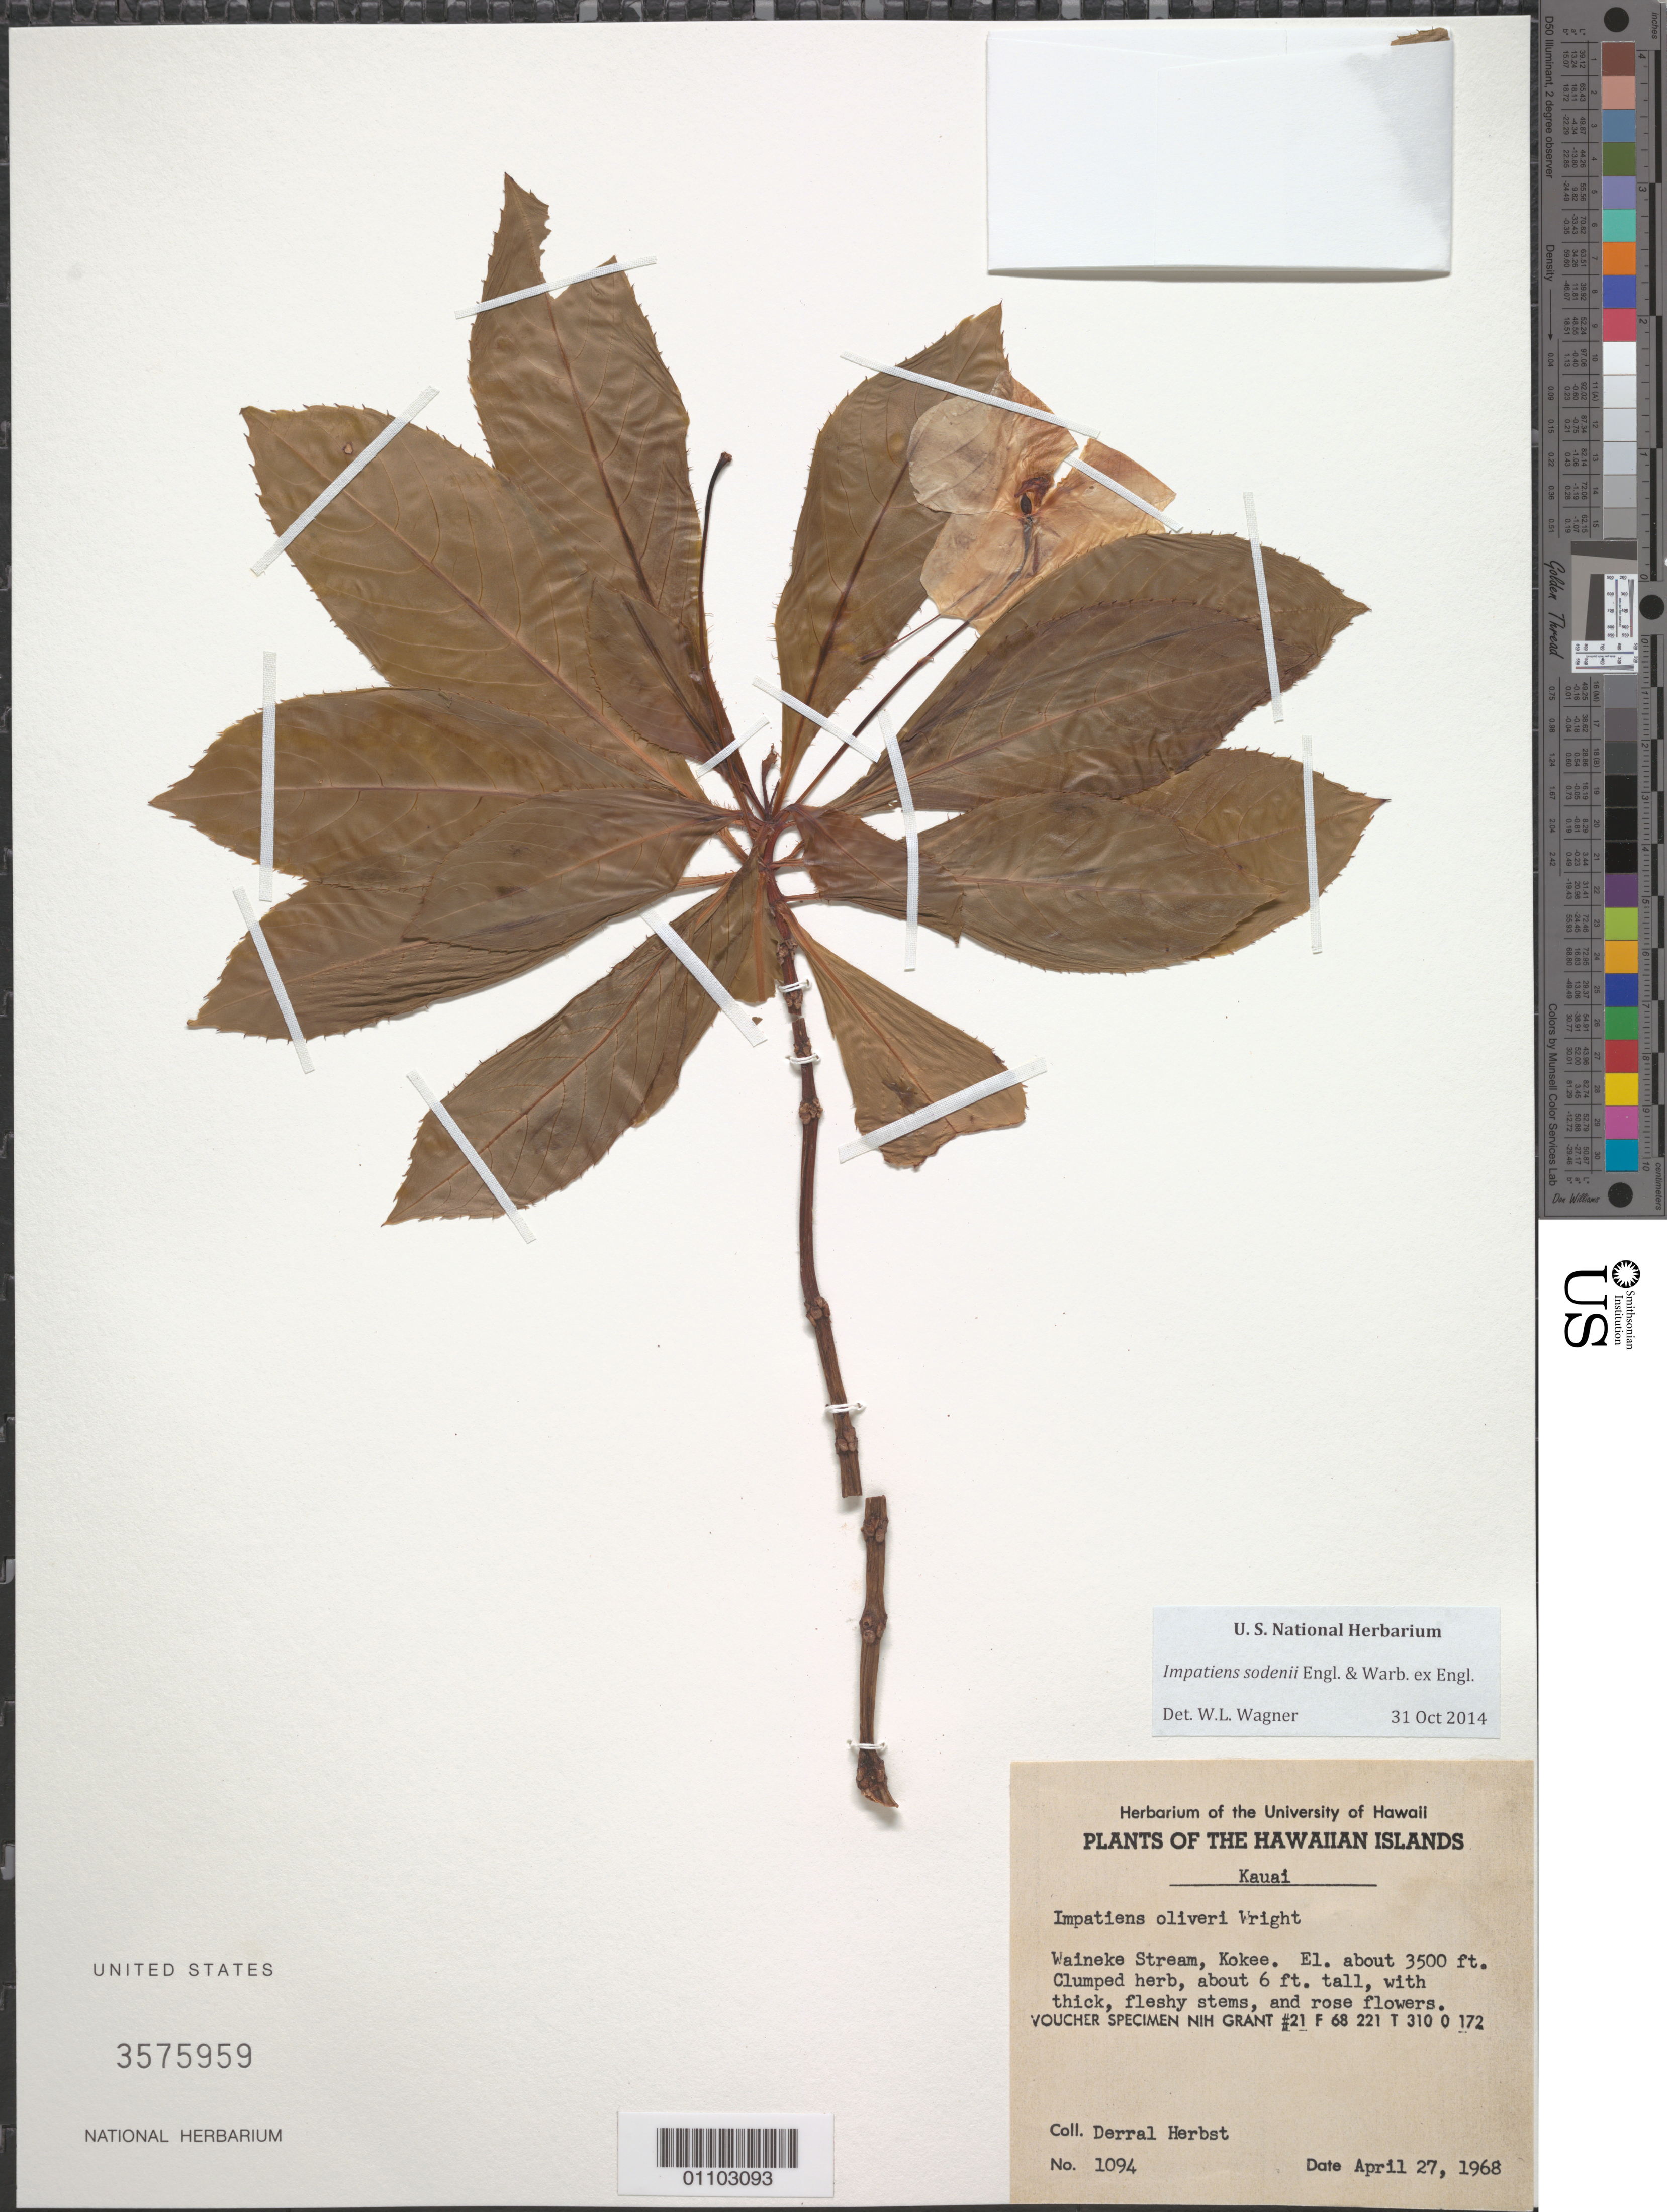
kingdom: Plantae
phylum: Tracheophyta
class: Magnoliopsida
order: Ericales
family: Balsaminaceae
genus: Impatiens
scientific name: Impatiens sodenii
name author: Engl. & Warb.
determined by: Wagner, W. L., (BOT), Smithsonian Institution - National Museum of Natural History (UNITED STATES)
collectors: D. R. Herbst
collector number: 1094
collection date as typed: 27 Apr 1968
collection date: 1968-04-27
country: United States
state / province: Hawaii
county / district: Kauai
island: Kaua'i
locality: Waineke Stream, Kokee.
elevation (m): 1067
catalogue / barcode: US 3575959